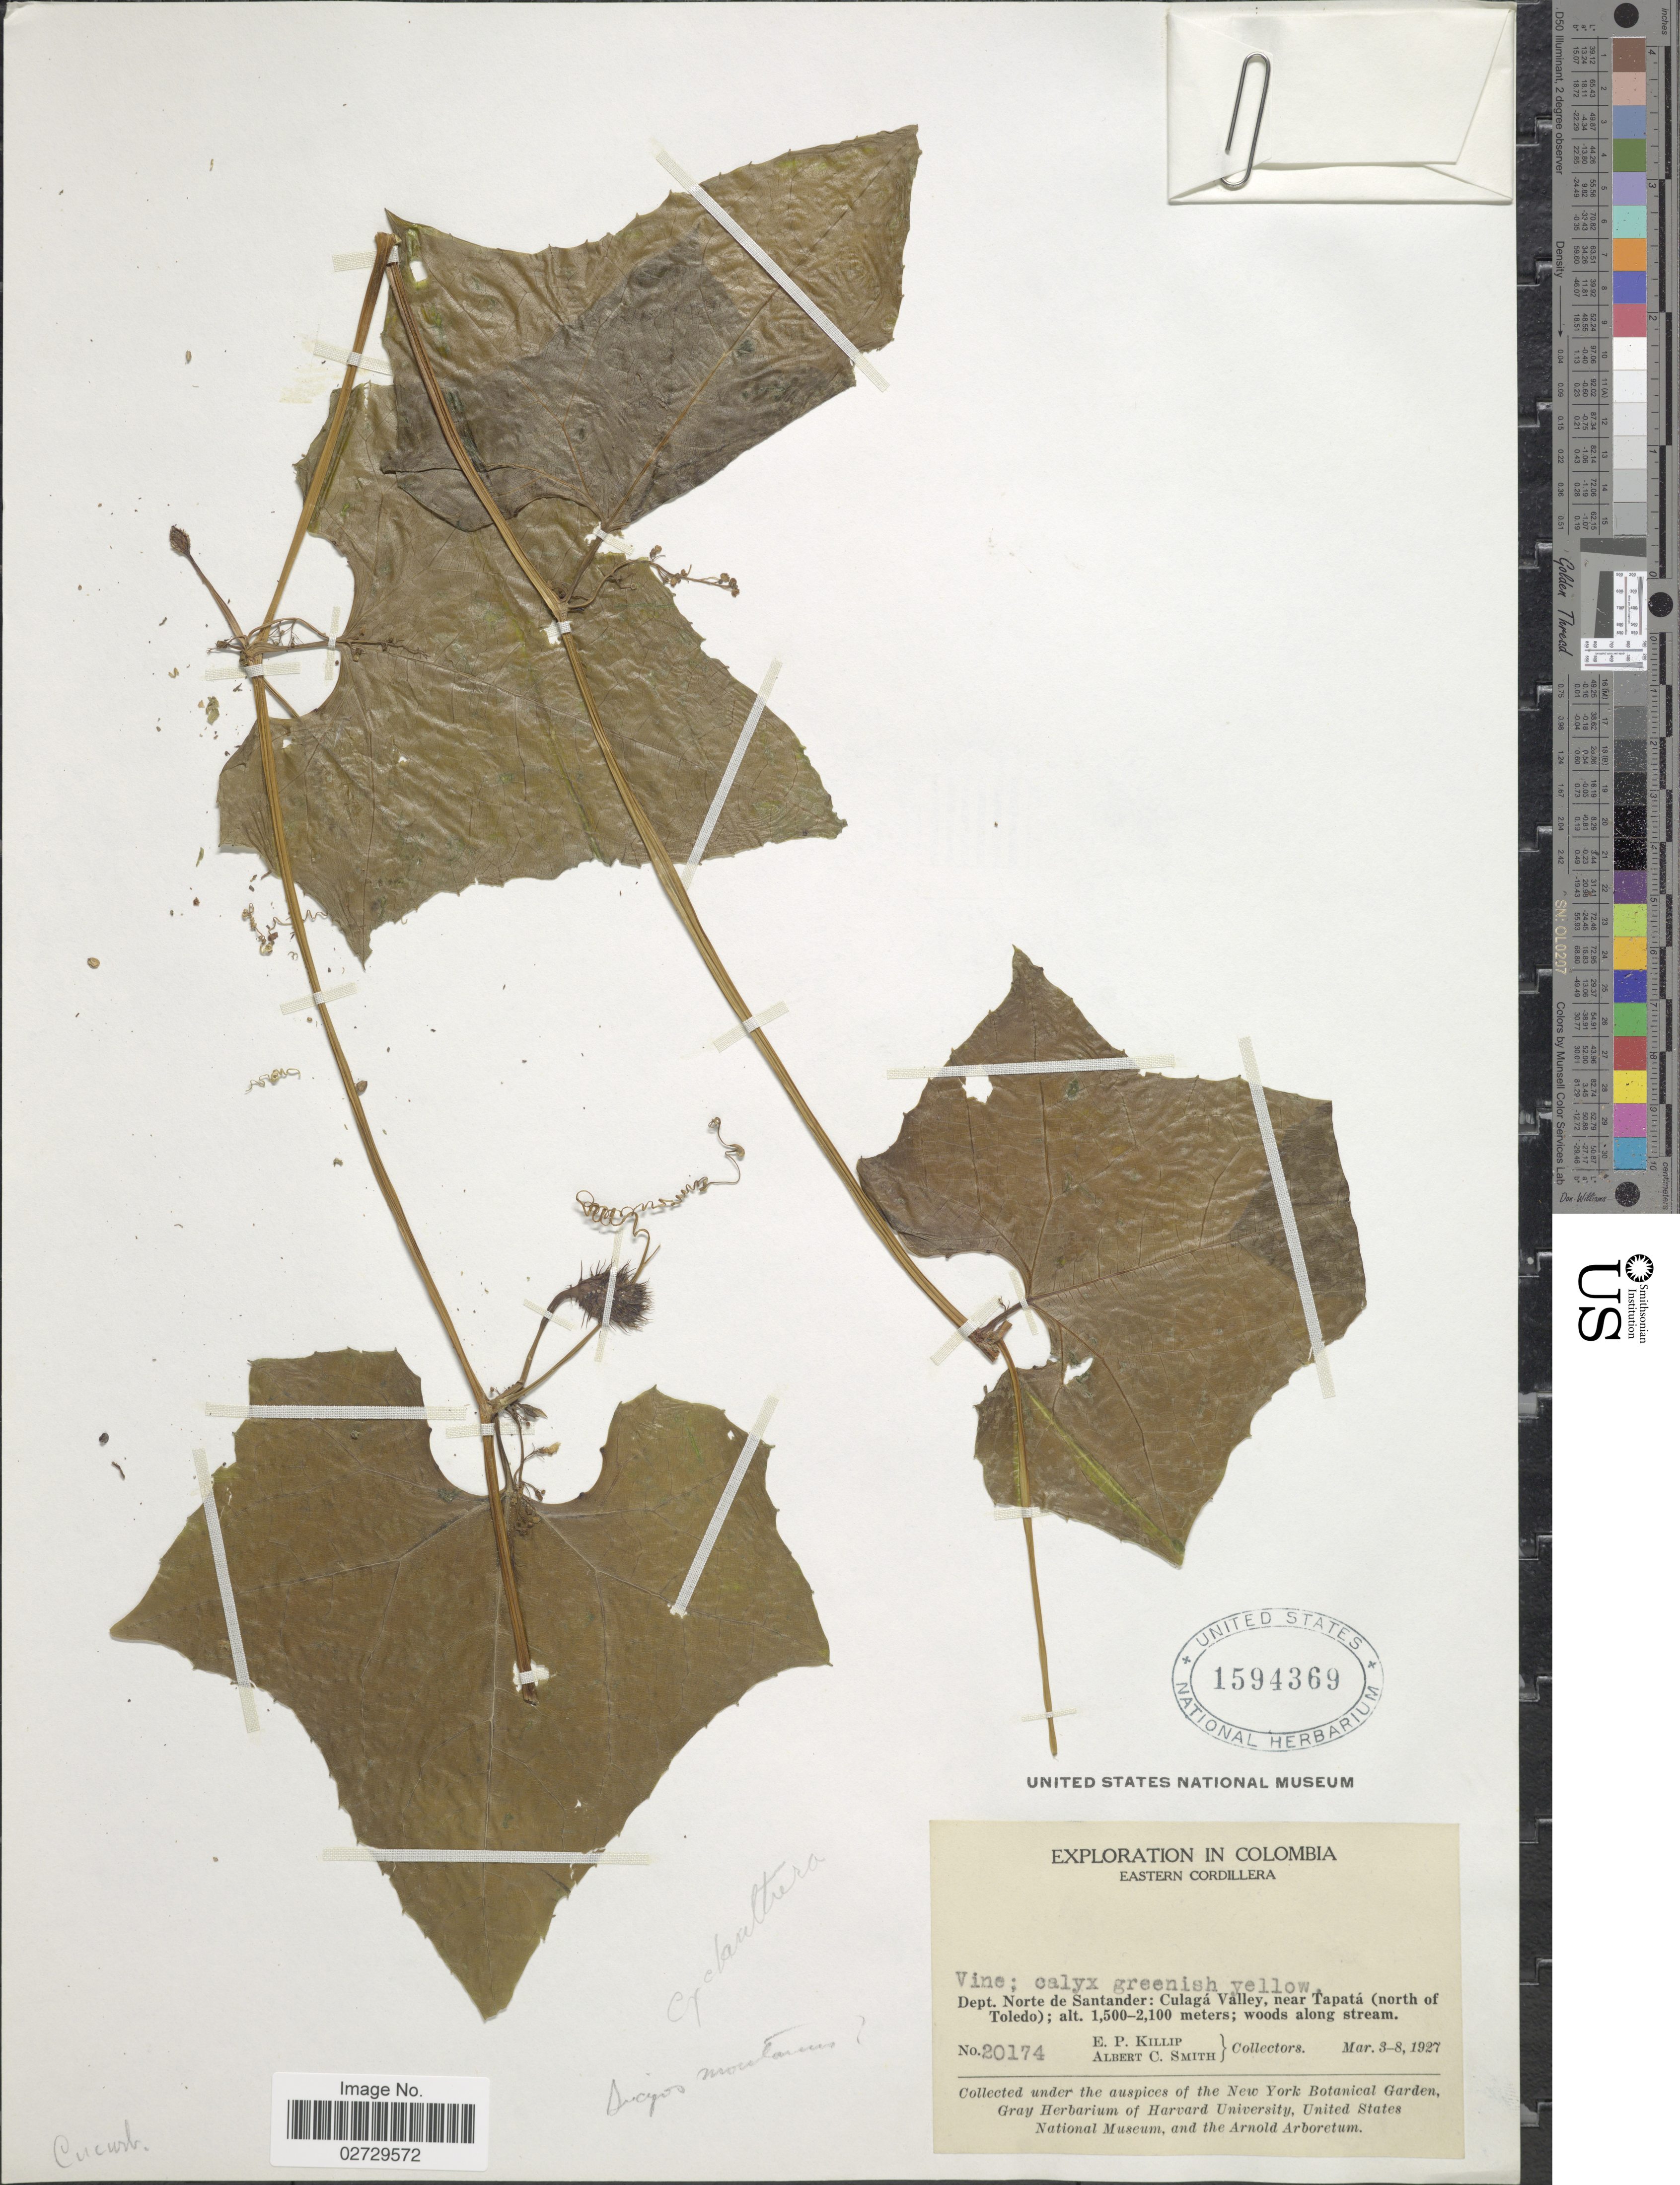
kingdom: Plantae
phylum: Tracheophyta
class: Magnoliopsida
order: Cucurbitales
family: Cucurbitaceae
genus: Cyclanthera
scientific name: Cyclanthera sp.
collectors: E. P. Killip & A. C. Smith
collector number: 20174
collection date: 1927-03-03/1927-03-08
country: Colombia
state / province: Norte de Santander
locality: Eastern Cordillera. Dept. Norte de Santander: Culaga Valley, near Tapata (north of Toledo)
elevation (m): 1500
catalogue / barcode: US 1594369